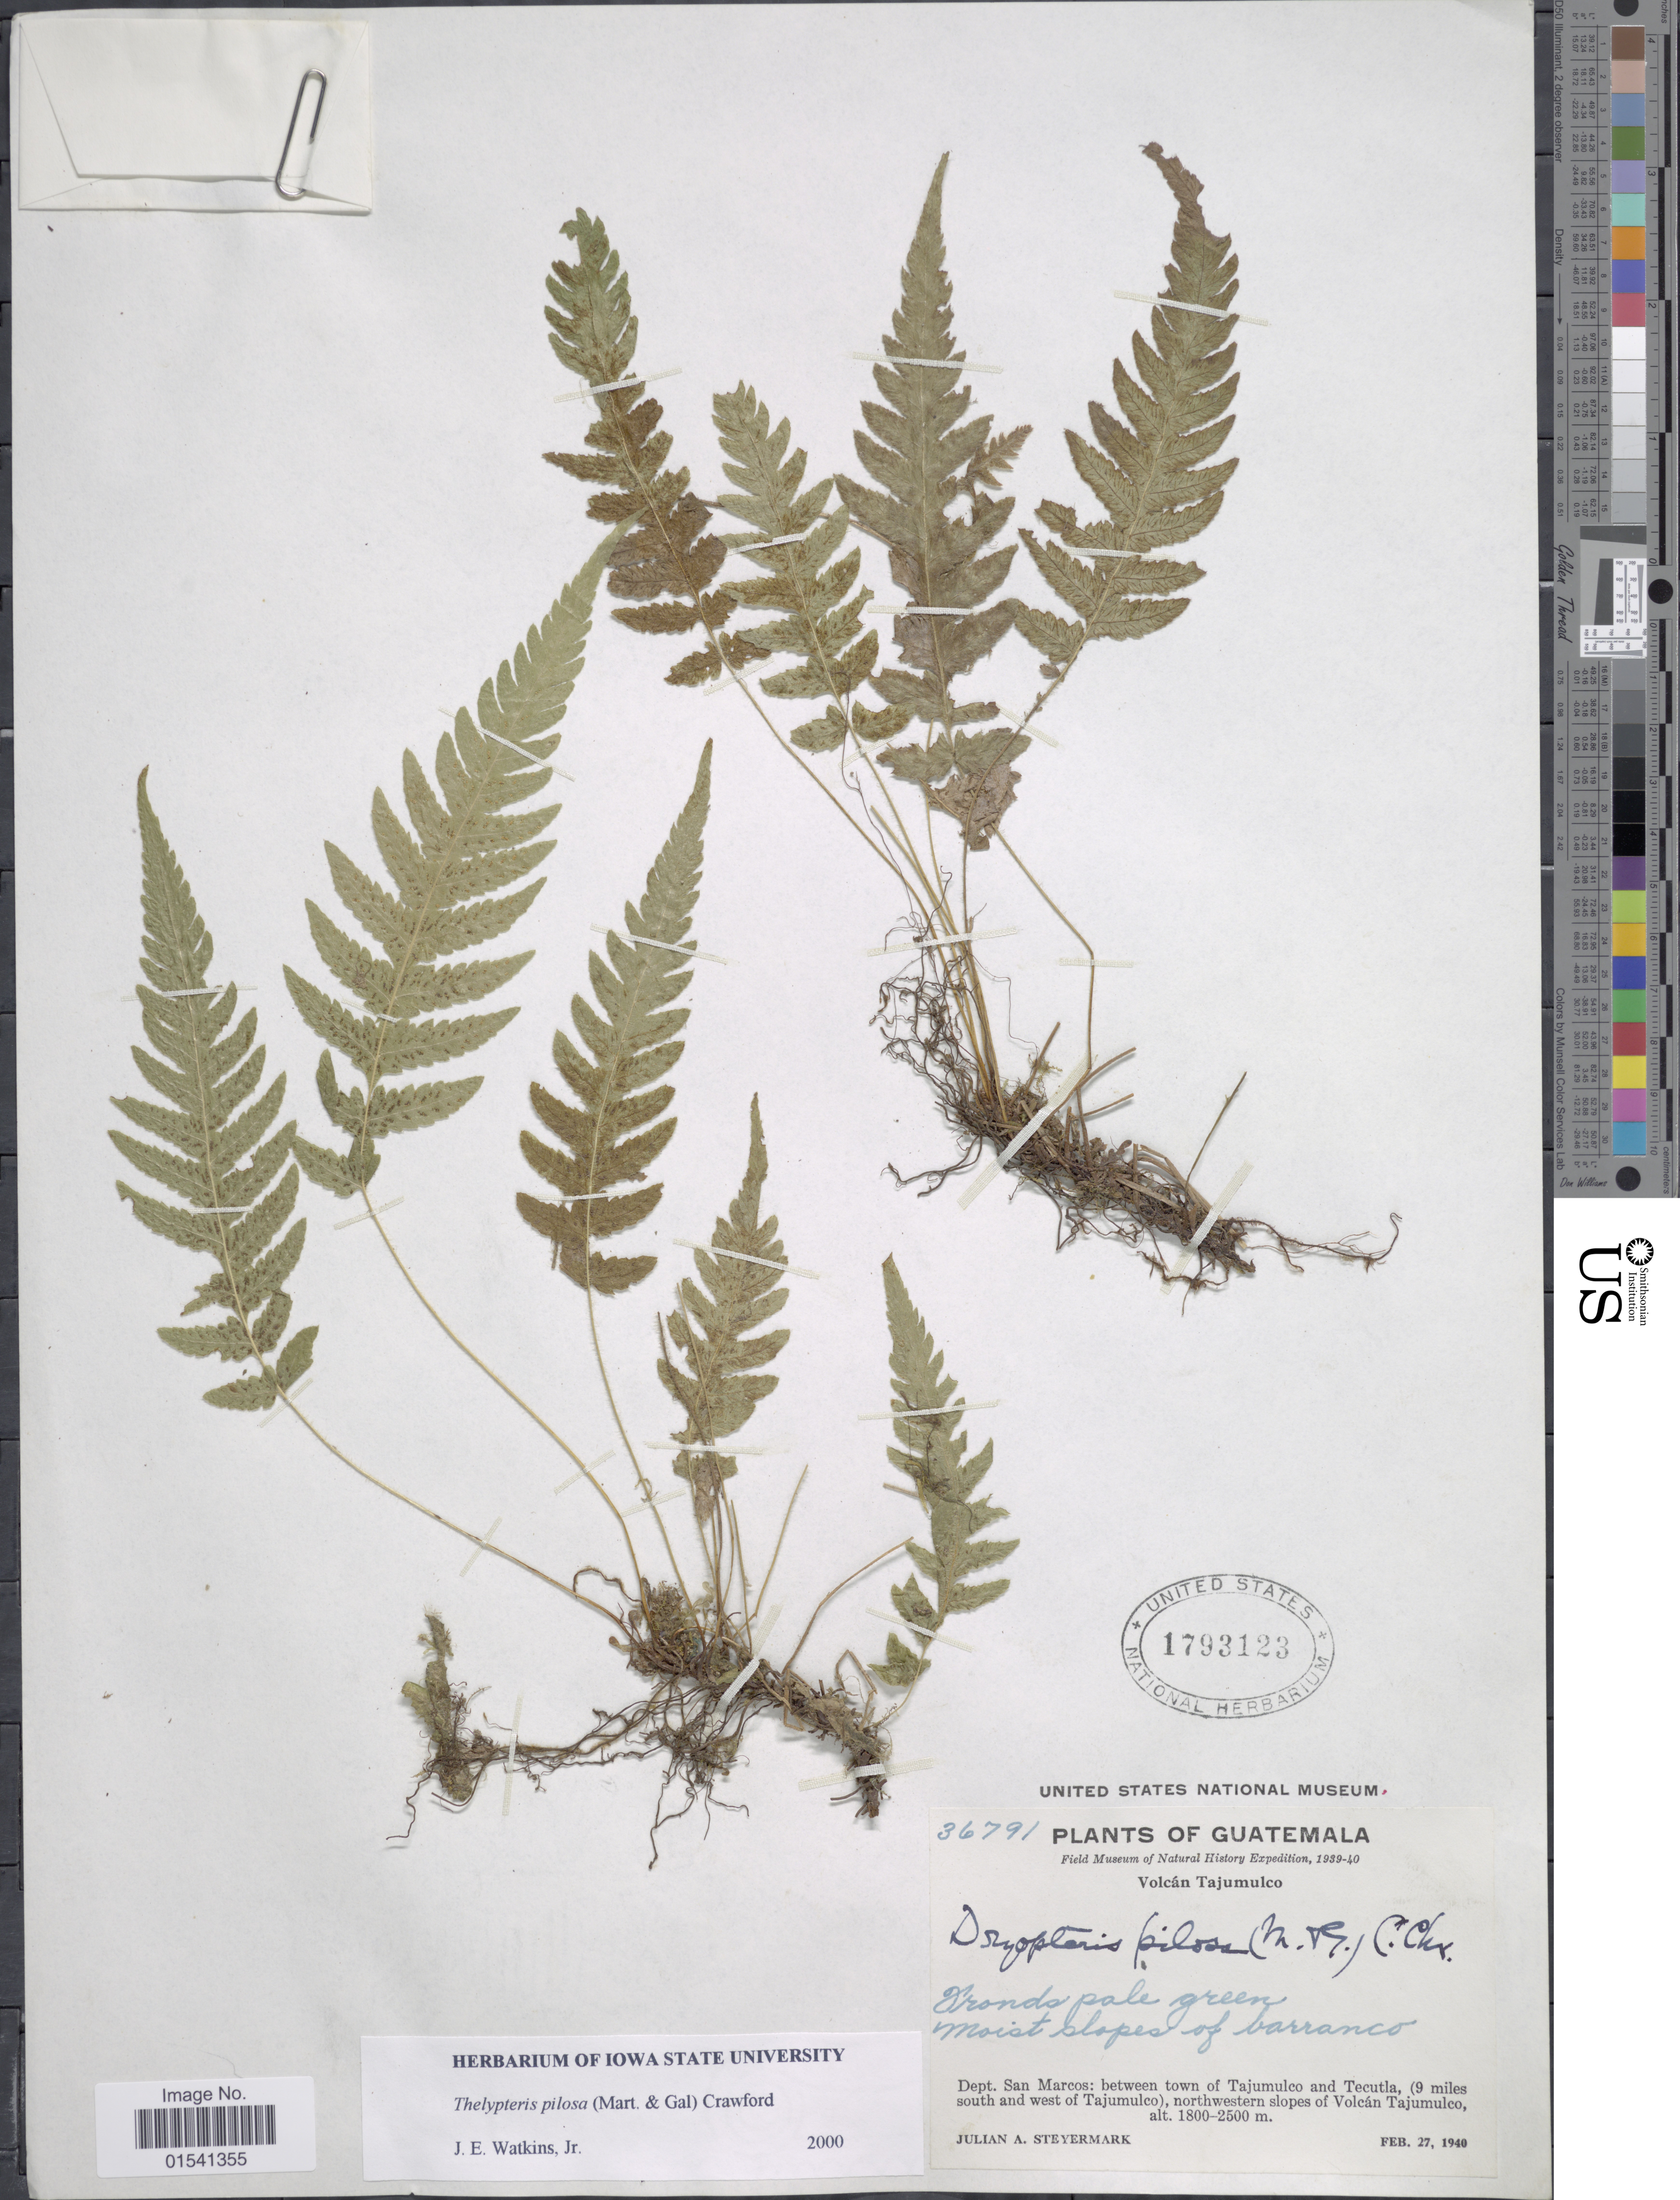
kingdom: Plantae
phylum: Tracheophyta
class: Polypodiopsida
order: Polypodiales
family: Thelypteridaceae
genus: Stegnogramma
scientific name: Stegnogramma pilosa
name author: (M. Martens & Galeotti) K. Iwats.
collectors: J. Steyermark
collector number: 36791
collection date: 1940-02-27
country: Guatemala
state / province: San Marcos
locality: Volcán Tajumulco, Dept San Marcos: between town of Tajumulco and Tecutla, (9 miles south and west of Tajumulco), northwestern slopes of Volcán Tajumulco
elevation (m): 1800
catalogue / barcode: US 1793123